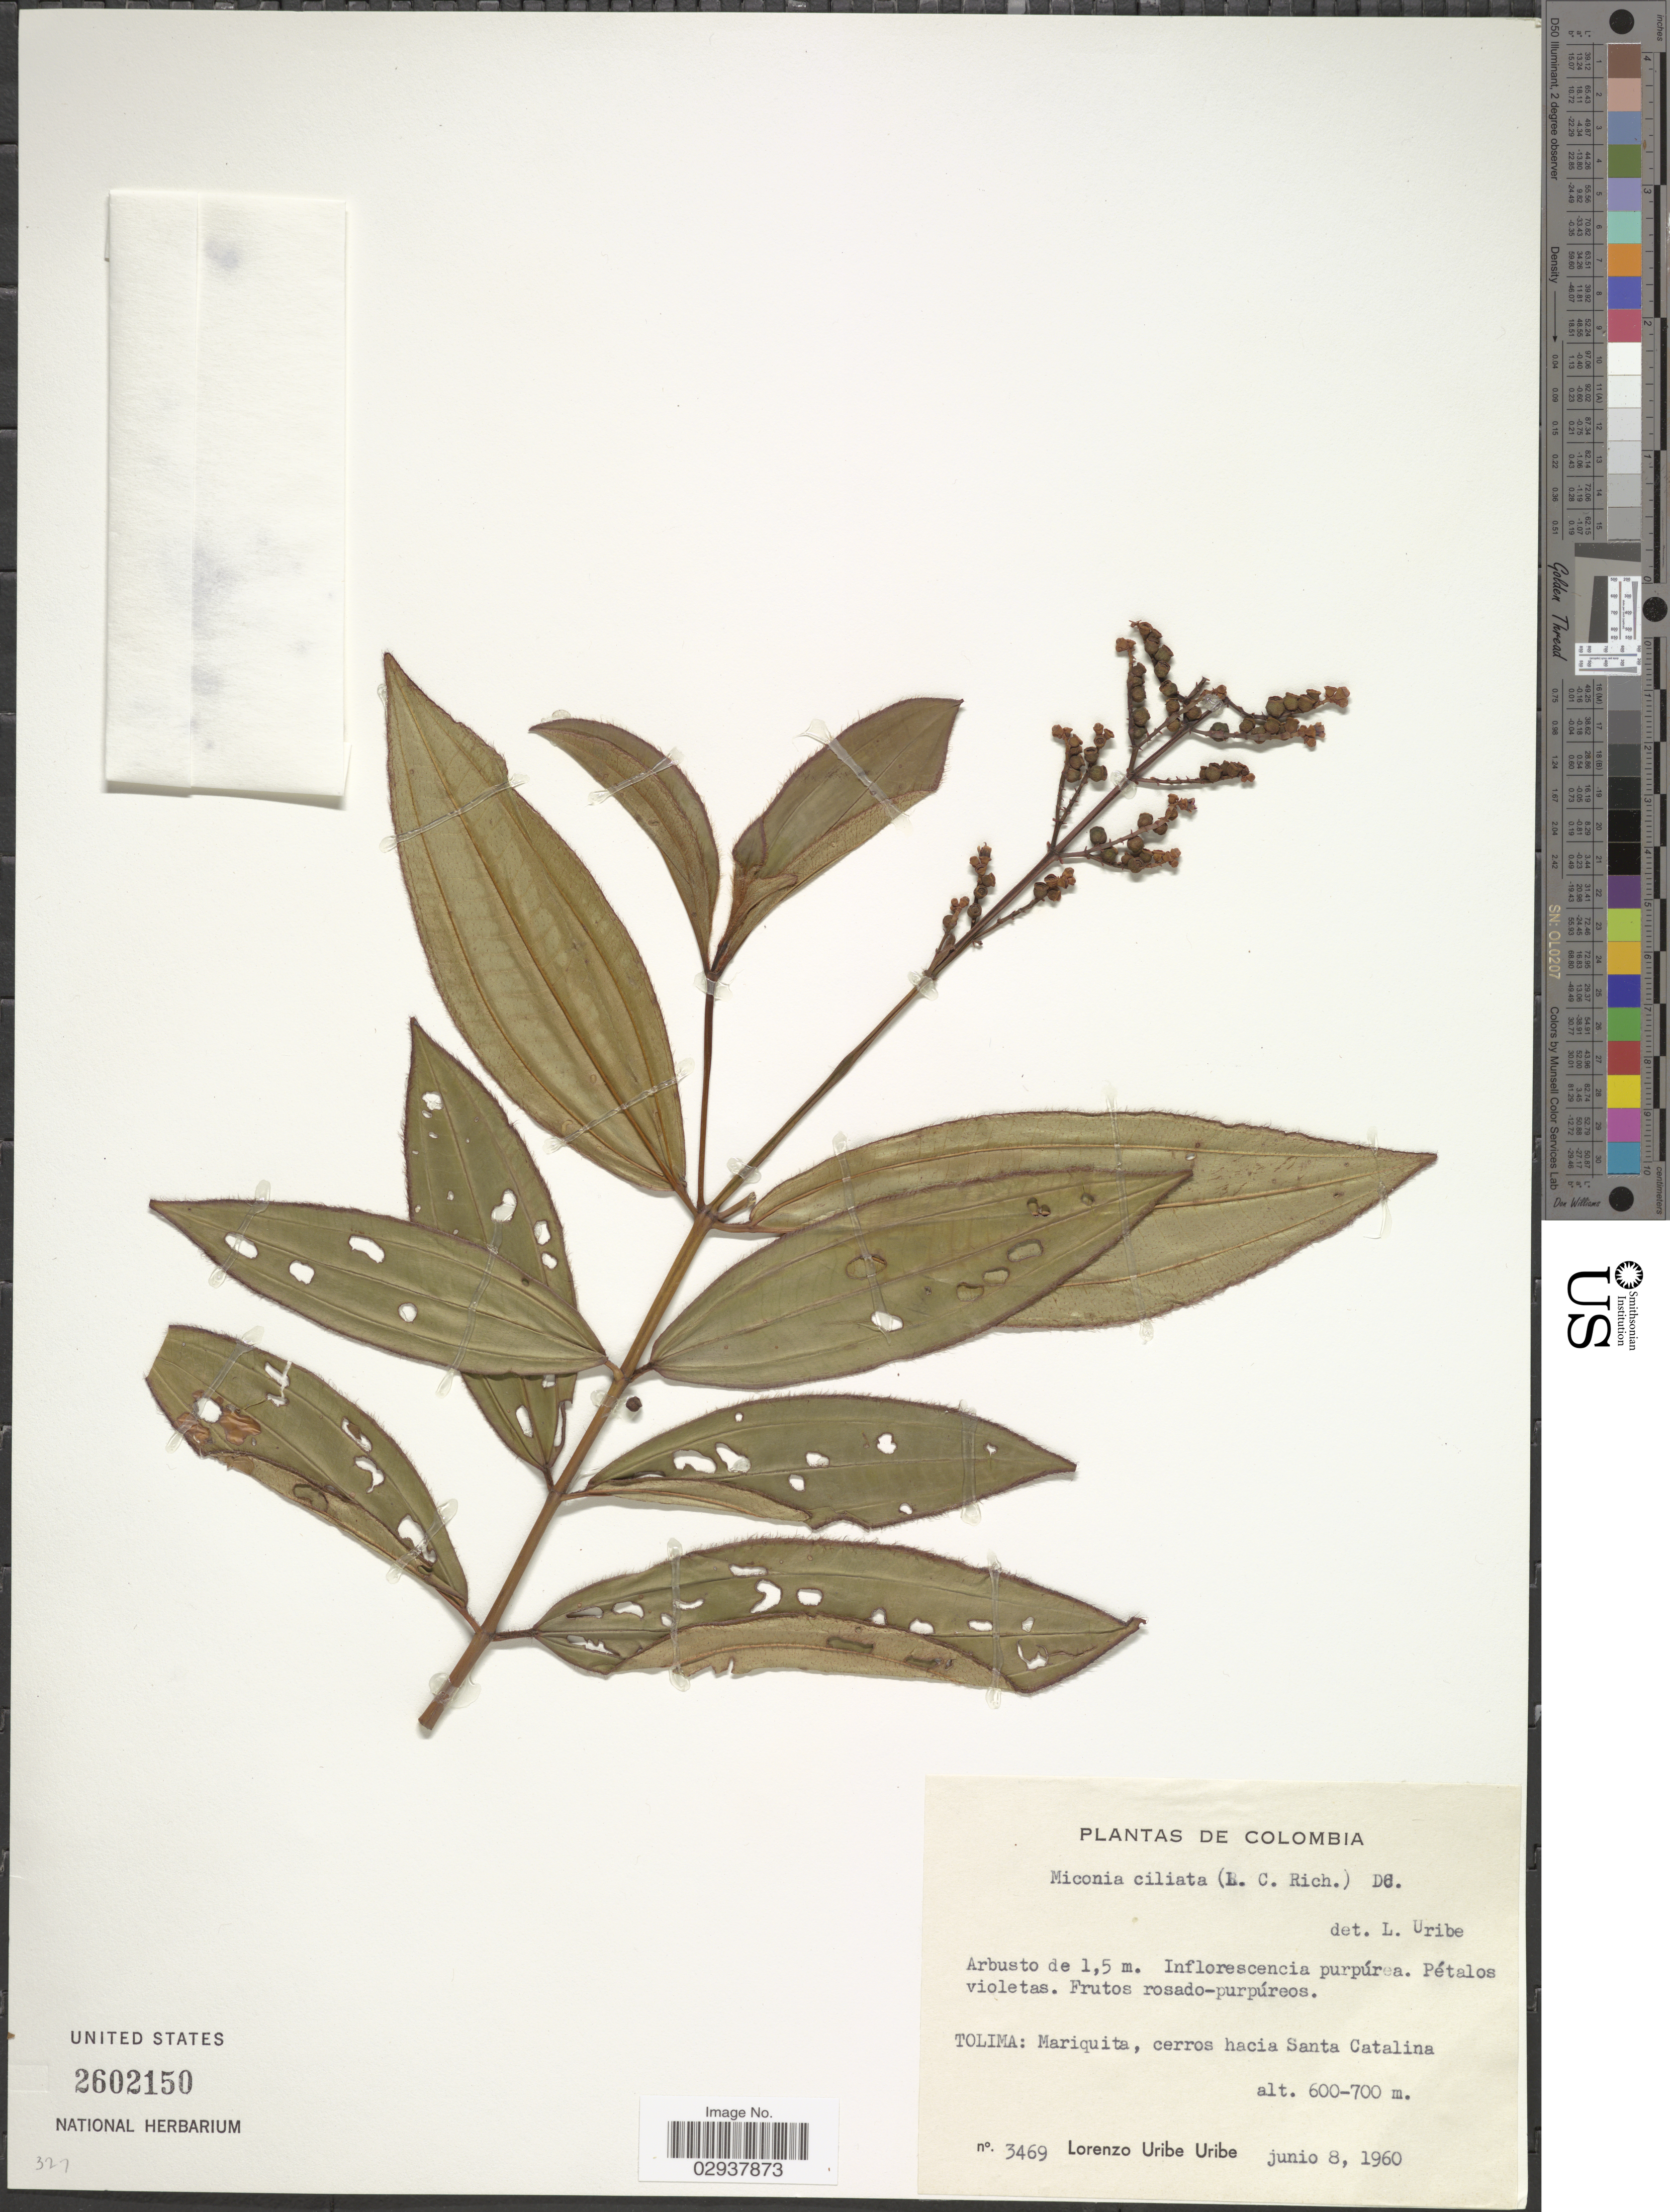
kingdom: Plantae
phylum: Tracheophyta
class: Magnoliopsida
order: Myrtales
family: Melastomataceae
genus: Miconia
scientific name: Miconia ciliata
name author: (Rich.) DC.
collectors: L. Uribe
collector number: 3469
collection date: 1960-06-08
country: Colombia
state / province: Tolima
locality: Mariquita, cerros hacia Santa Catalina.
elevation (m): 600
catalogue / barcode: US 2602150